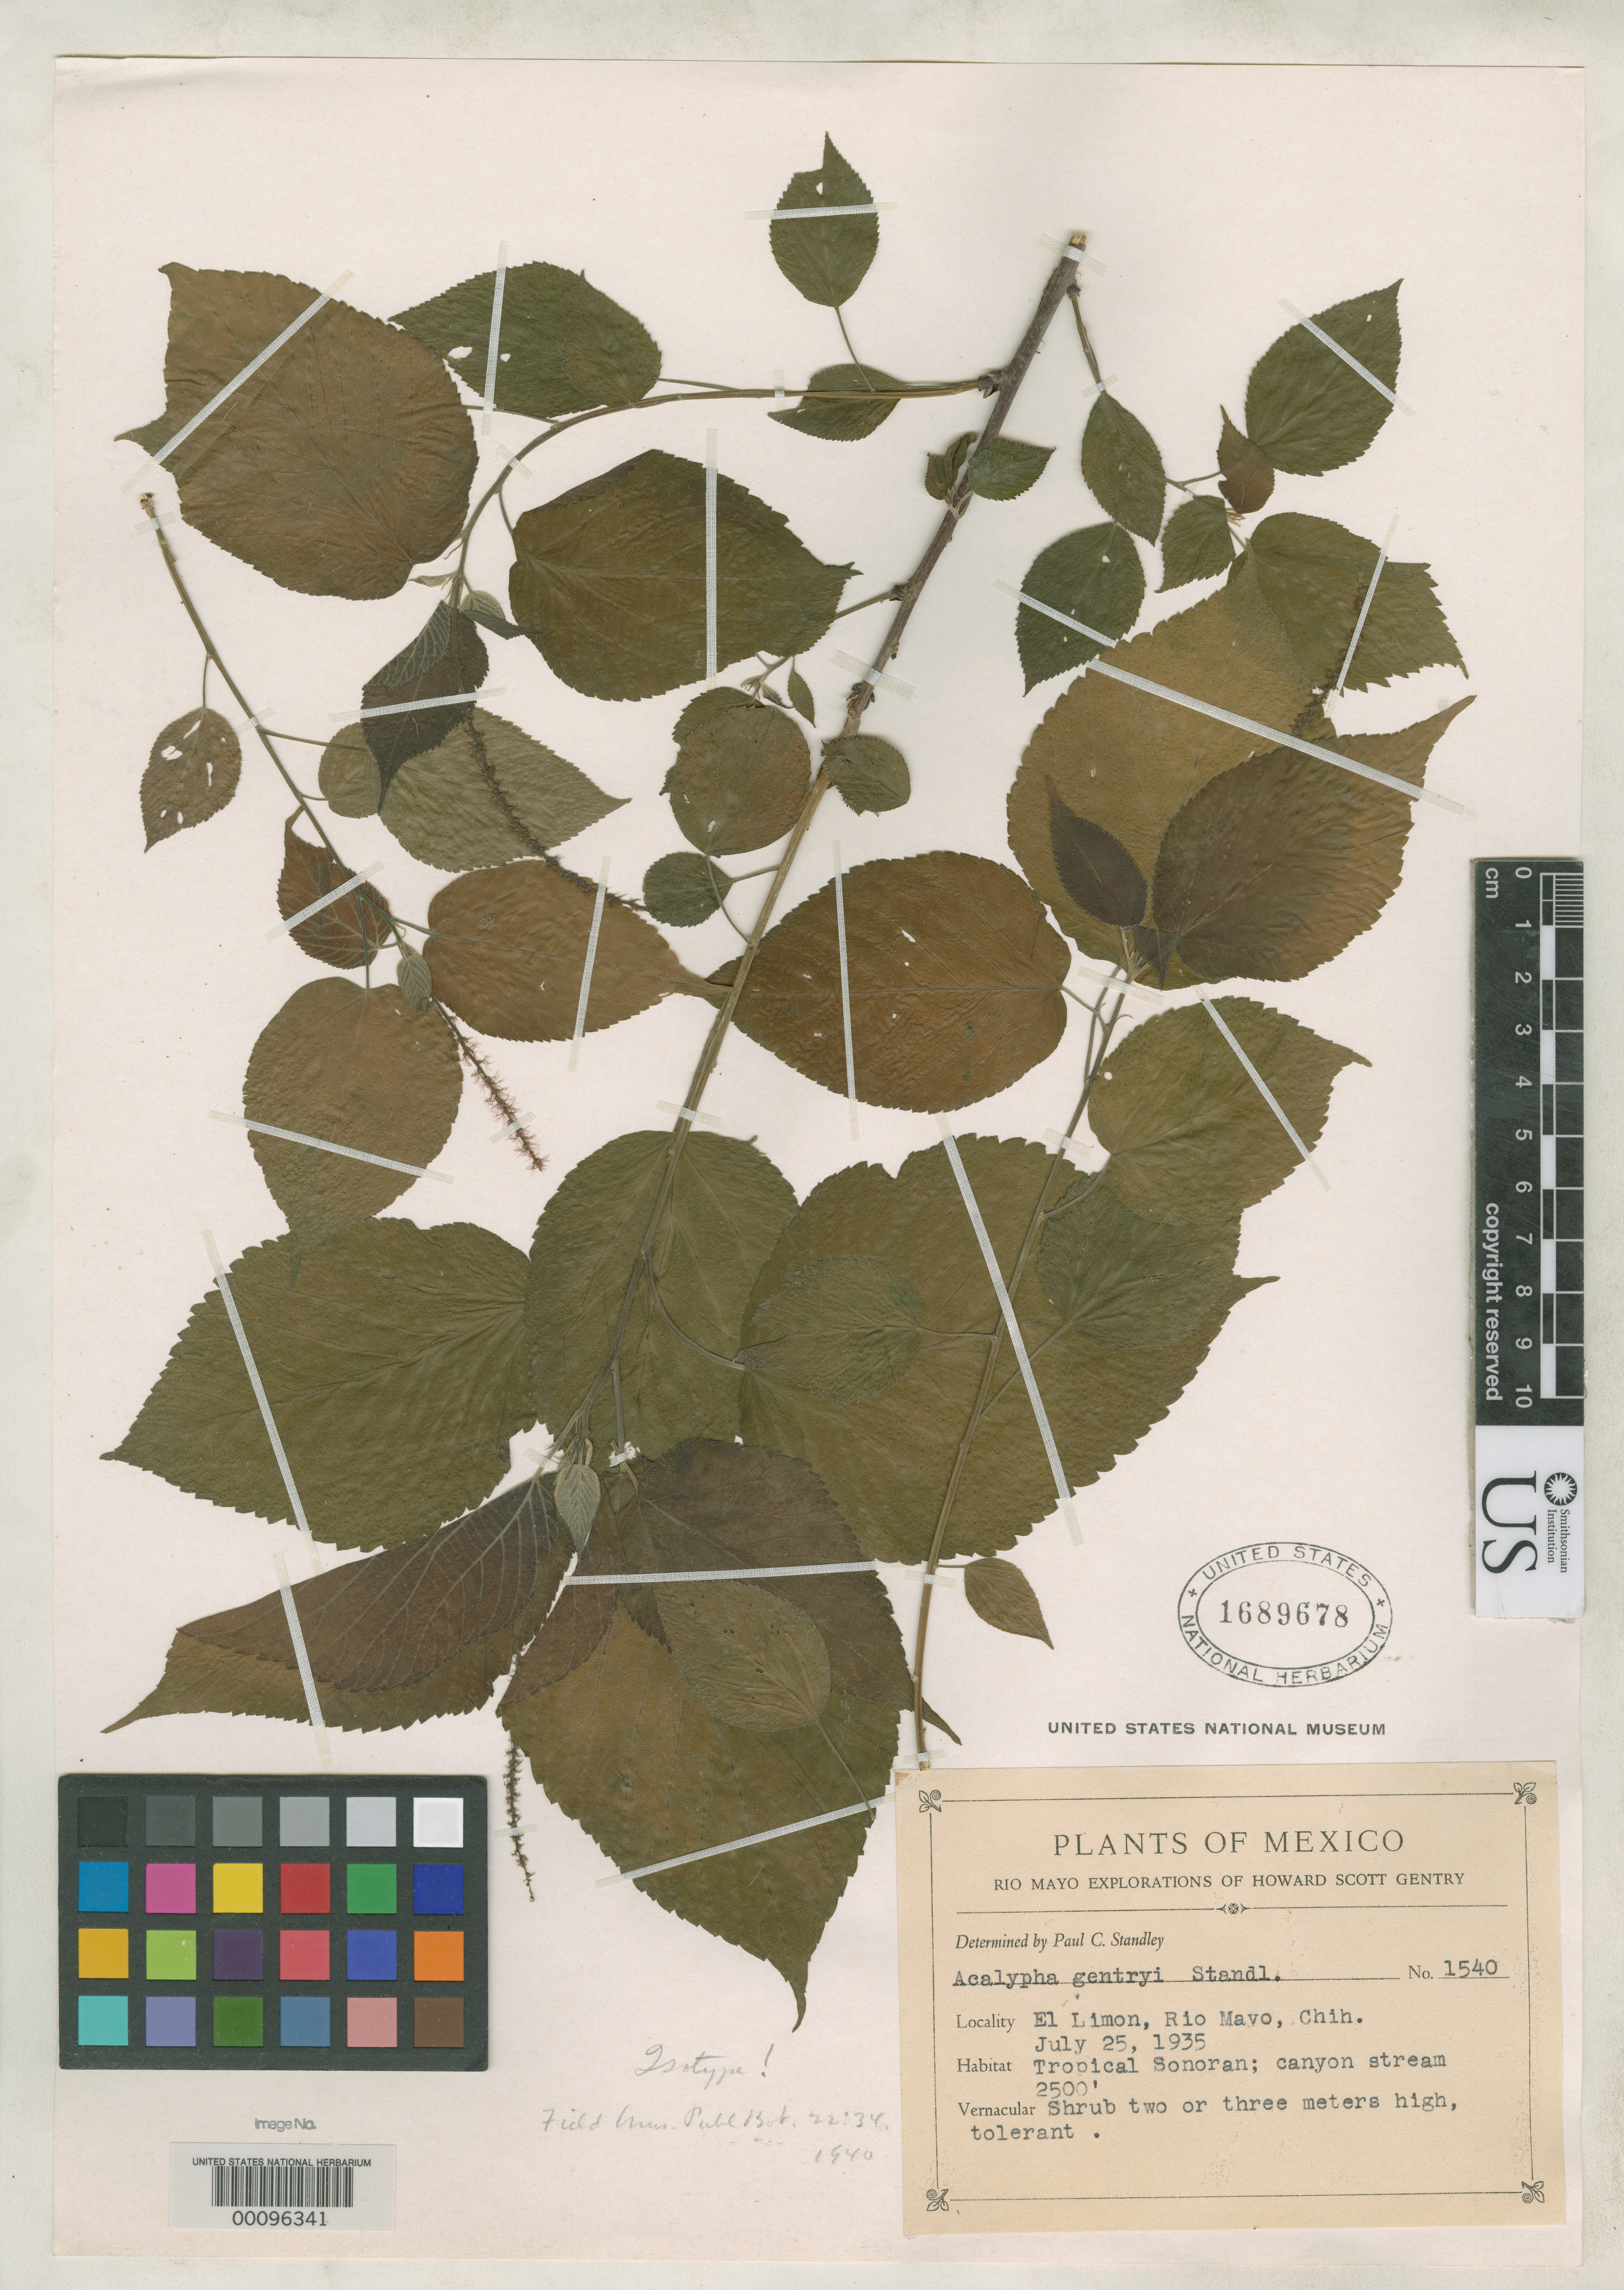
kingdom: Plantae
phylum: Tracheophyta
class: Magnoliopsida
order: Malpighiales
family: Euphorbiaceae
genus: Acalypha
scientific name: Acalypha gentryi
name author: Standl.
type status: Isotype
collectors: H. S. Gentry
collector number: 1540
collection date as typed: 25 Jul 1935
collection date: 1935-07-25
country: Mexico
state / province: Chihuahua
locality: El Limon, Rio Mayo.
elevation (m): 900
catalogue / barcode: US 1689678